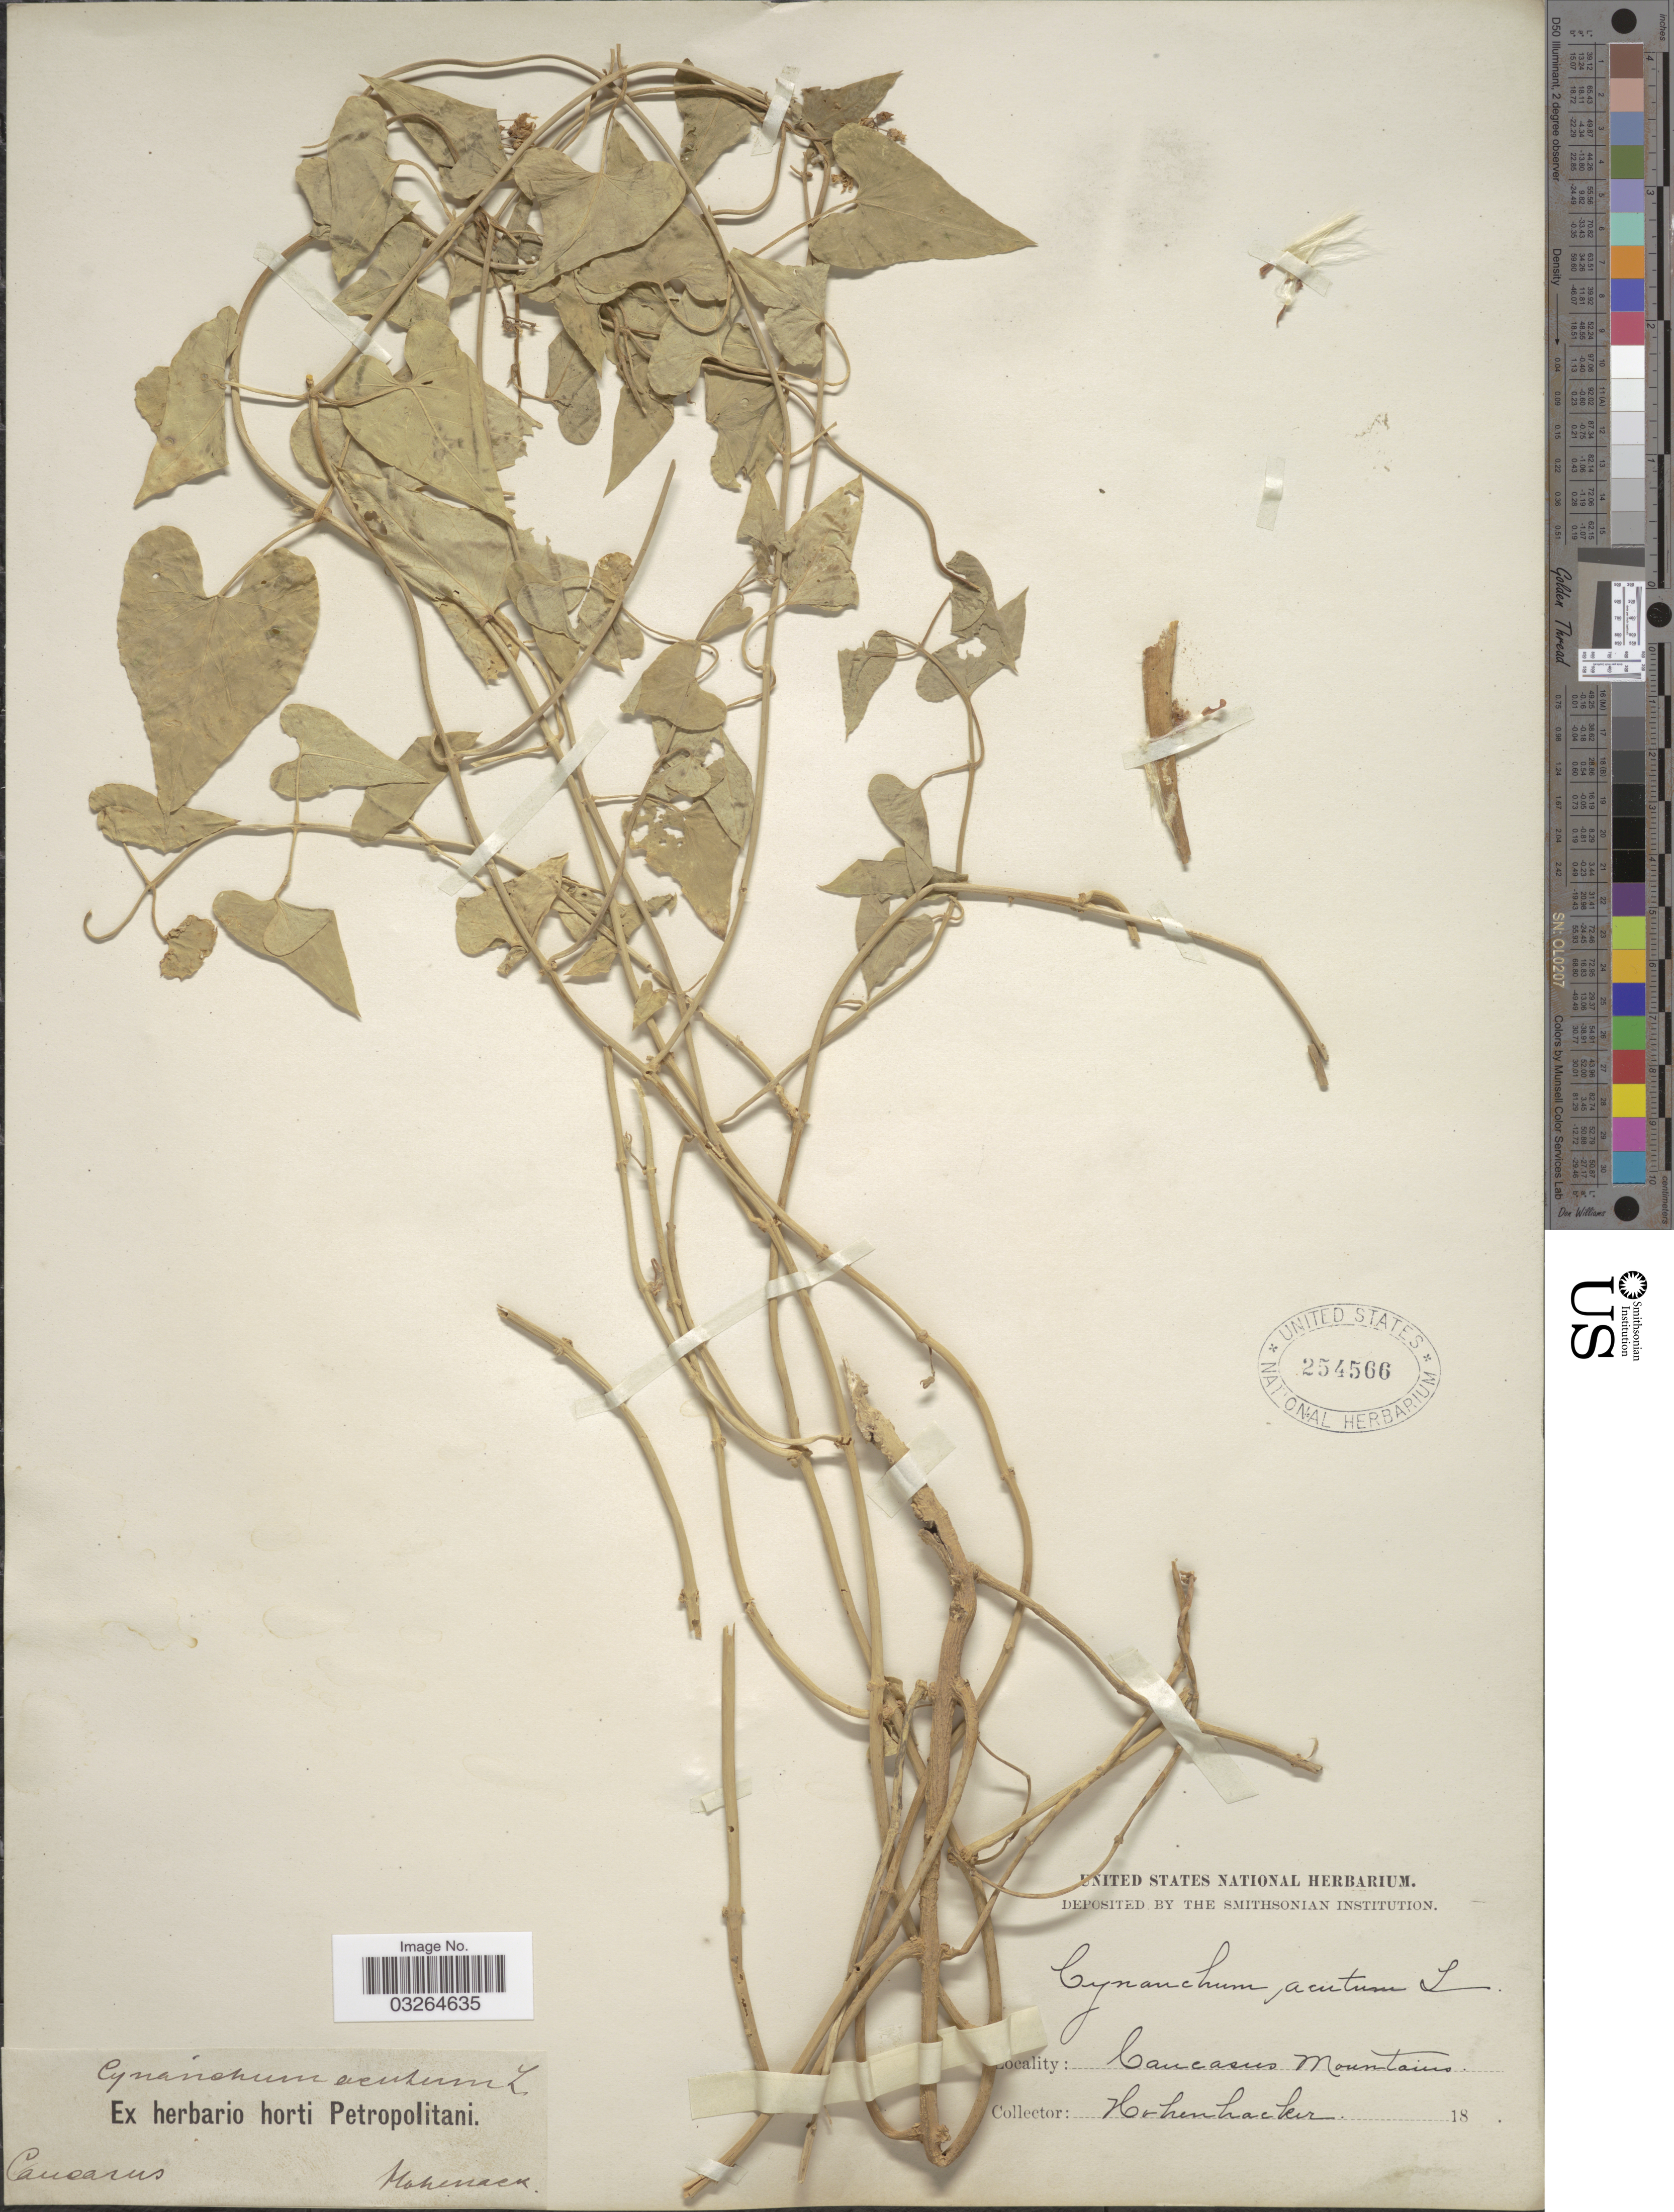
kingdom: Plantae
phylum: Tracheophyta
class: Magnoliopsida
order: Gentianales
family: Apocynaceae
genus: Cynanchum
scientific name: Cynanchum acutum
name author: L.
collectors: Hohenacker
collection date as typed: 18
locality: Caucasus Mountains.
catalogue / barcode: US 254566